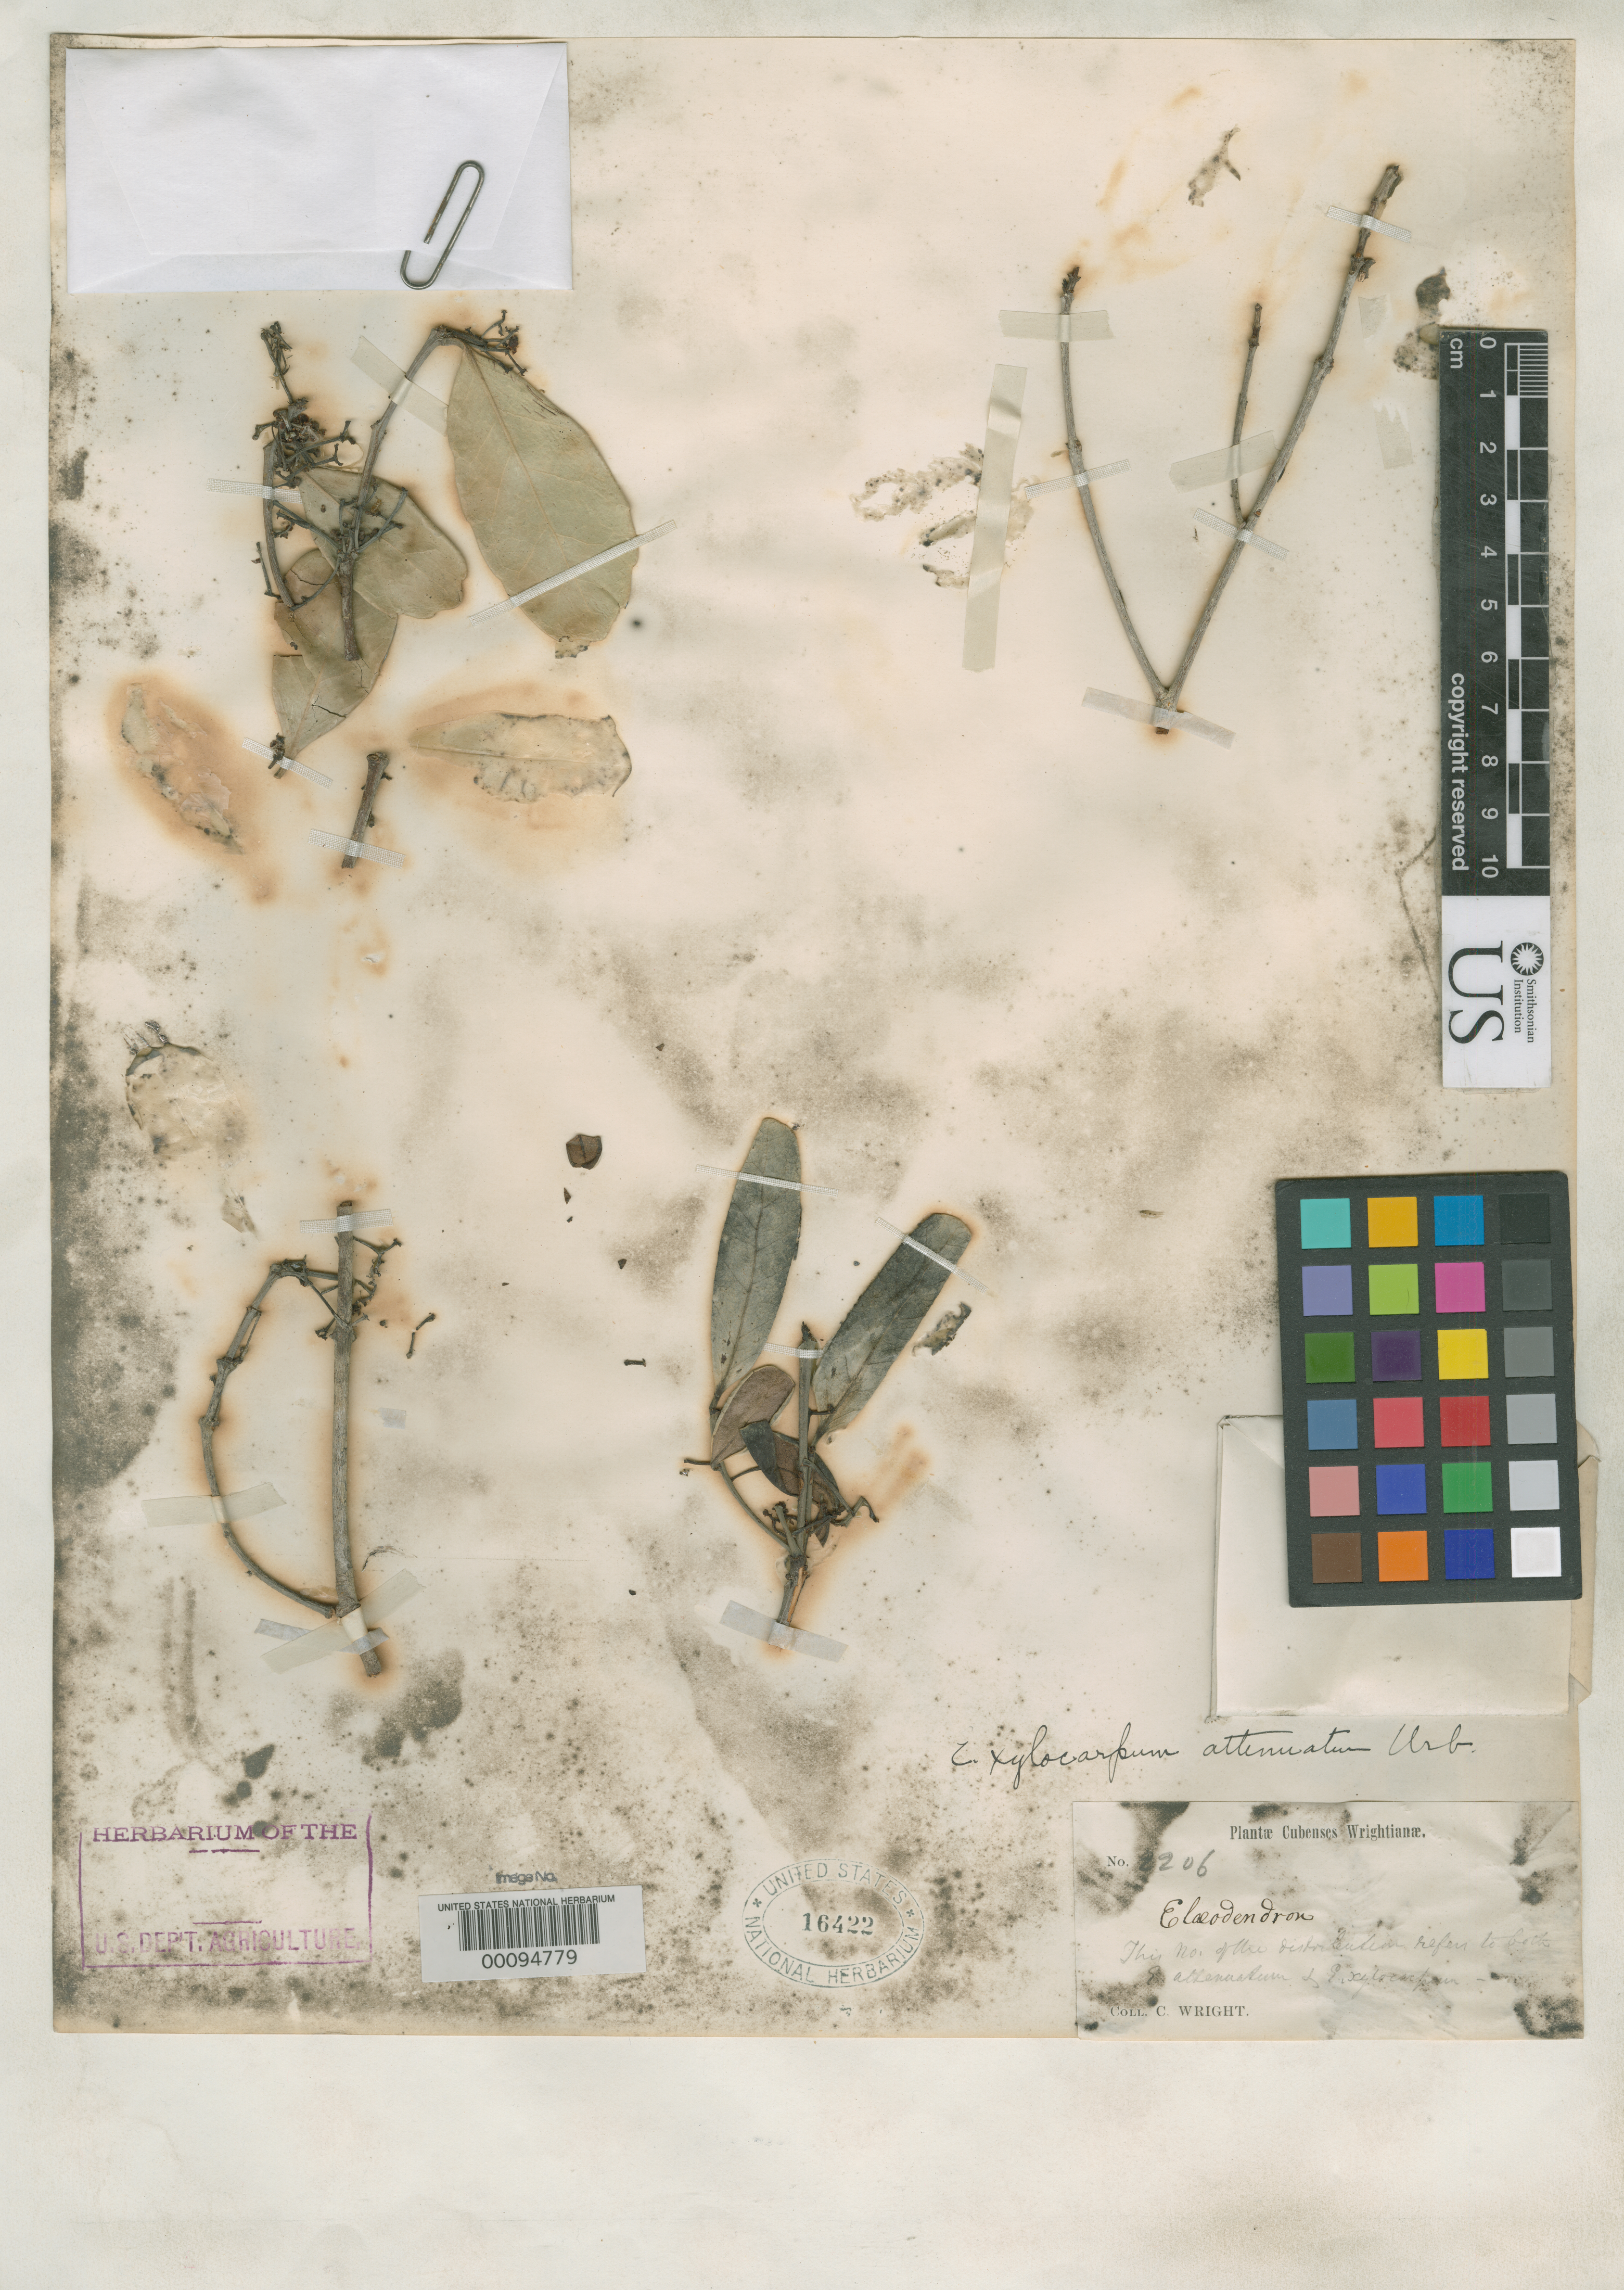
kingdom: Plantae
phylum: Tracheophyta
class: Magnoliopsida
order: Celastrales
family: Celastraceae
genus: Elaeodendron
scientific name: Elaeodendron xylocarpum f. oxycarpa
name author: Urb.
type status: Type Collection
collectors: C. Wright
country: Cuba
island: Greater Antilles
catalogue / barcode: US 16422